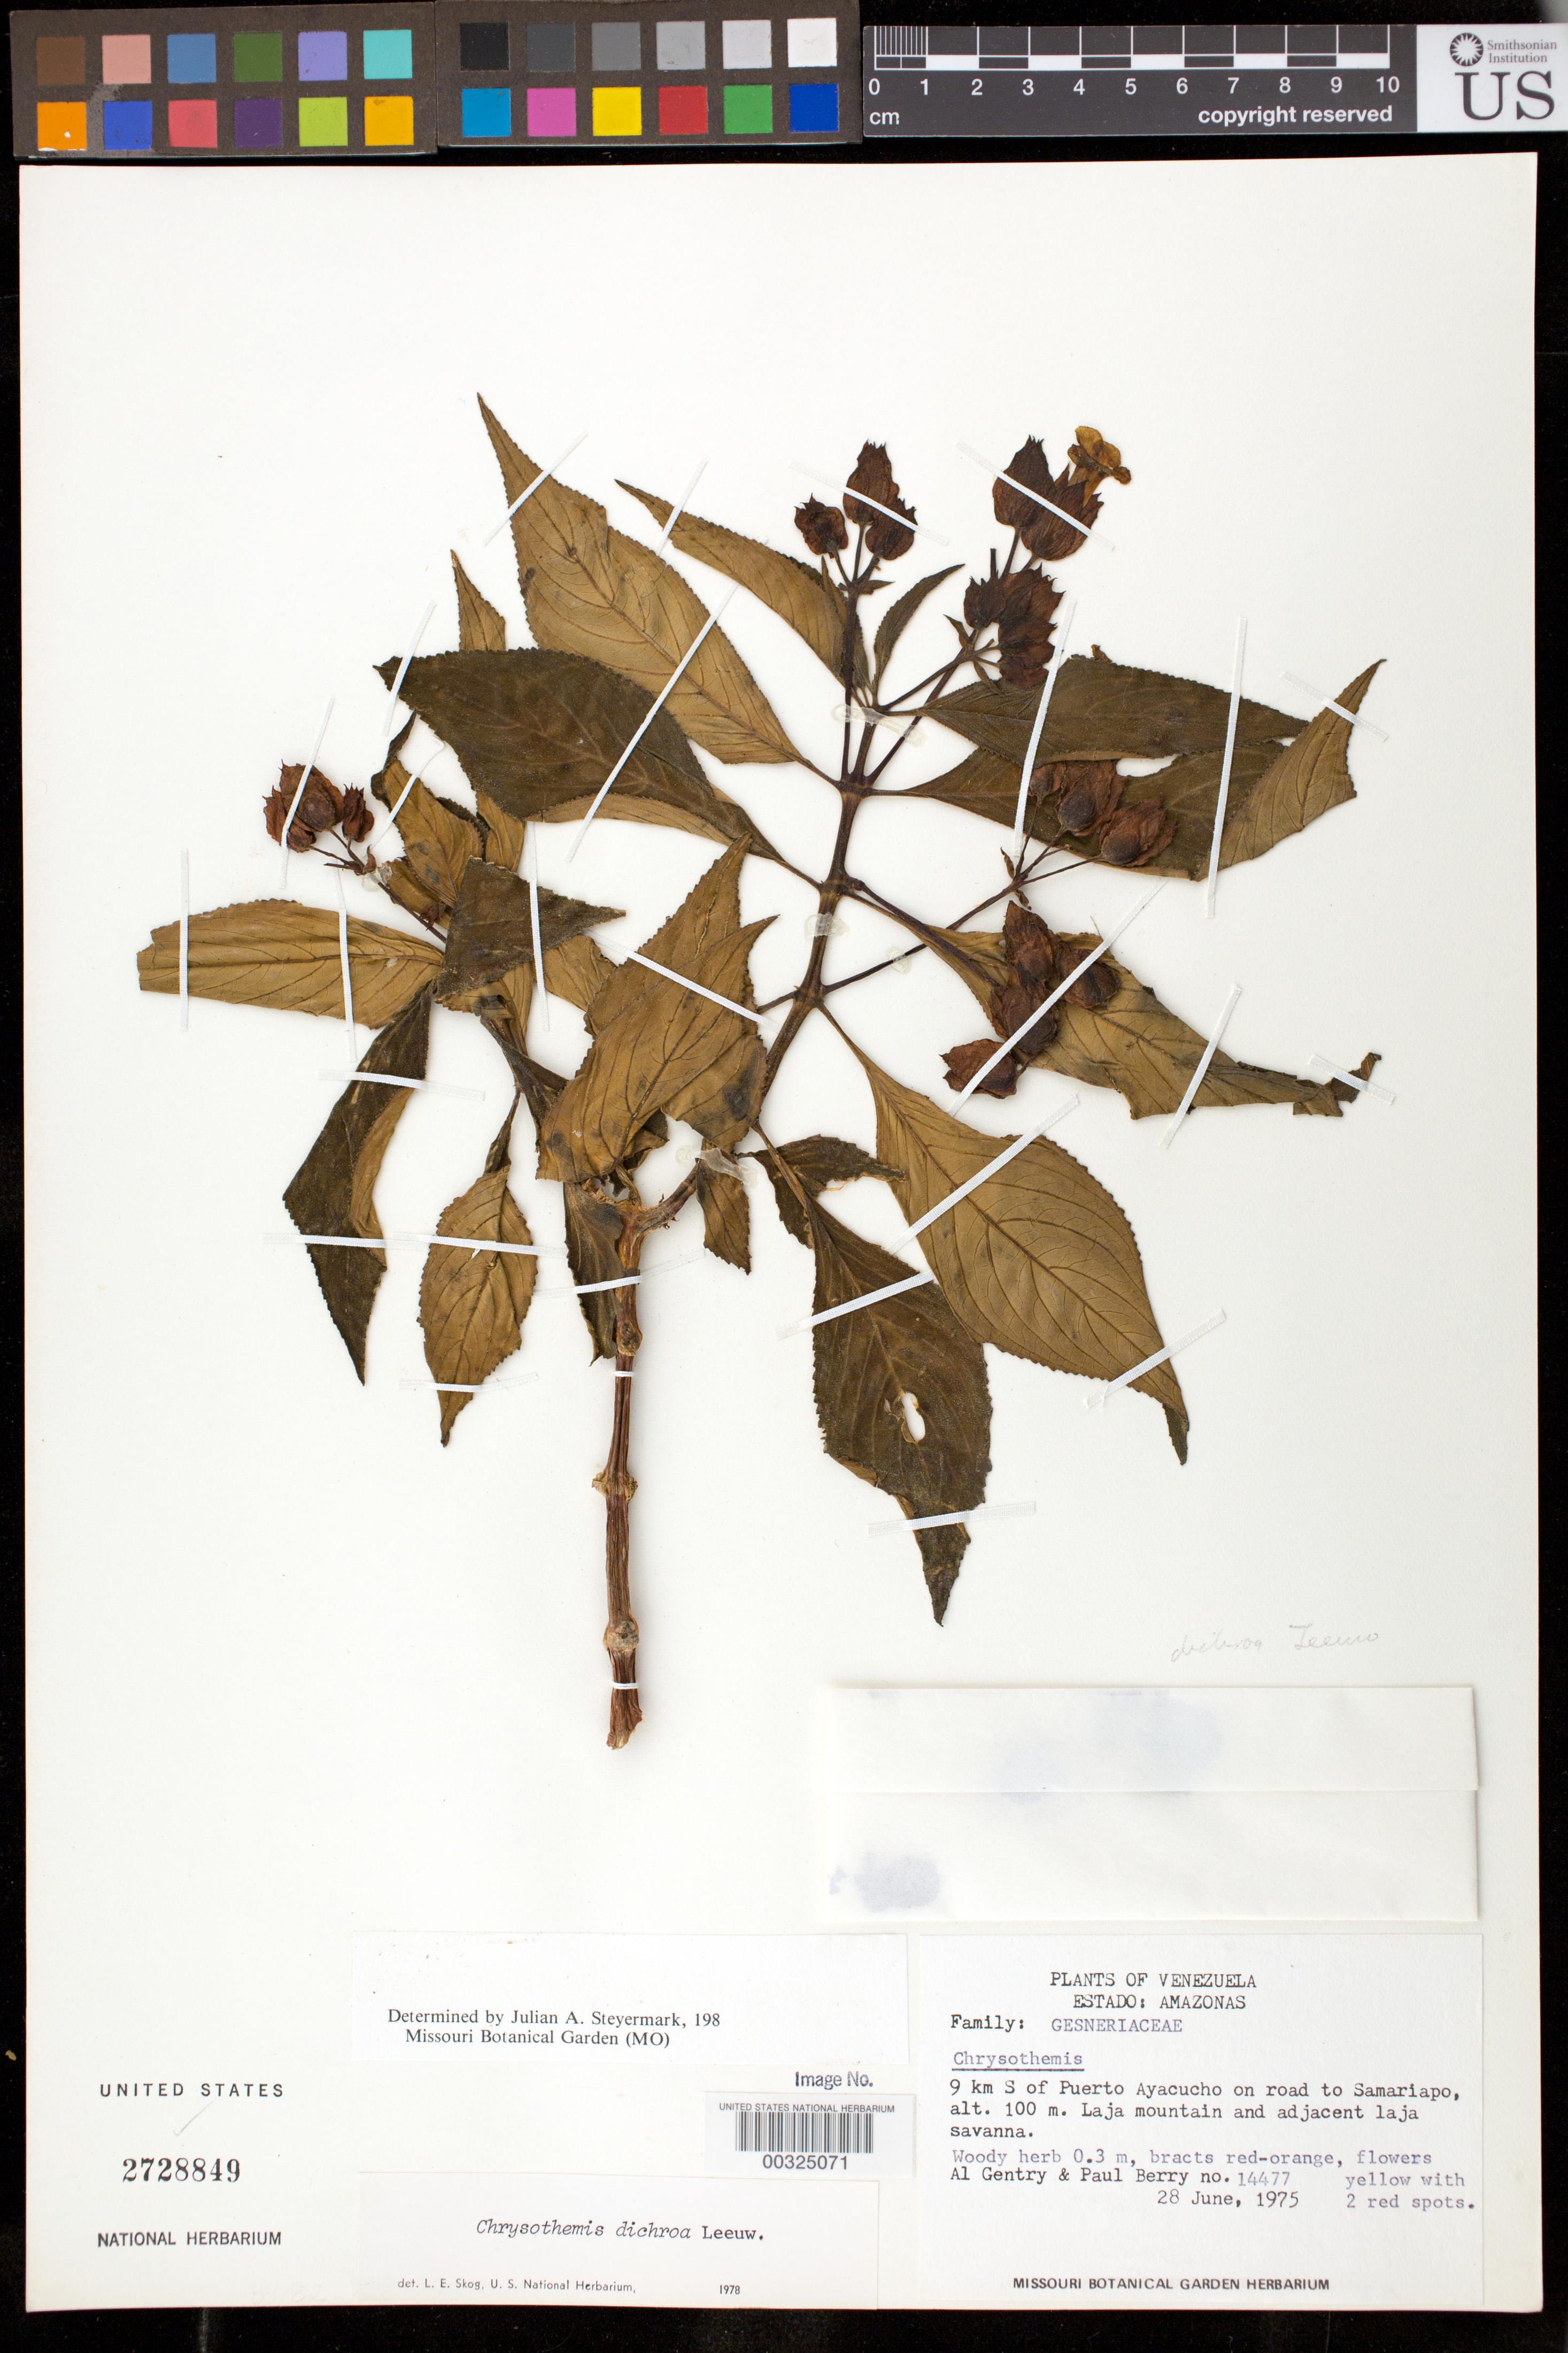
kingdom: Plantae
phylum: Tracheophyta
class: Magnoliopsida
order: Lamiales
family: Gesneriaceae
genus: Chrysothemis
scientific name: Chrysothemis dichroa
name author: Leeuwenb.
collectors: A. H. Gentry & P. Berry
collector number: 14477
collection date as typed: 28 Jun 1975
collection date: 1975-06-28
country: Venezuela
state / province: Amazonas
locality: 9 km S of Puerto Ayacucho on road to Samariapo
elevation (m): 100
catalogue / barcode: US 2728849